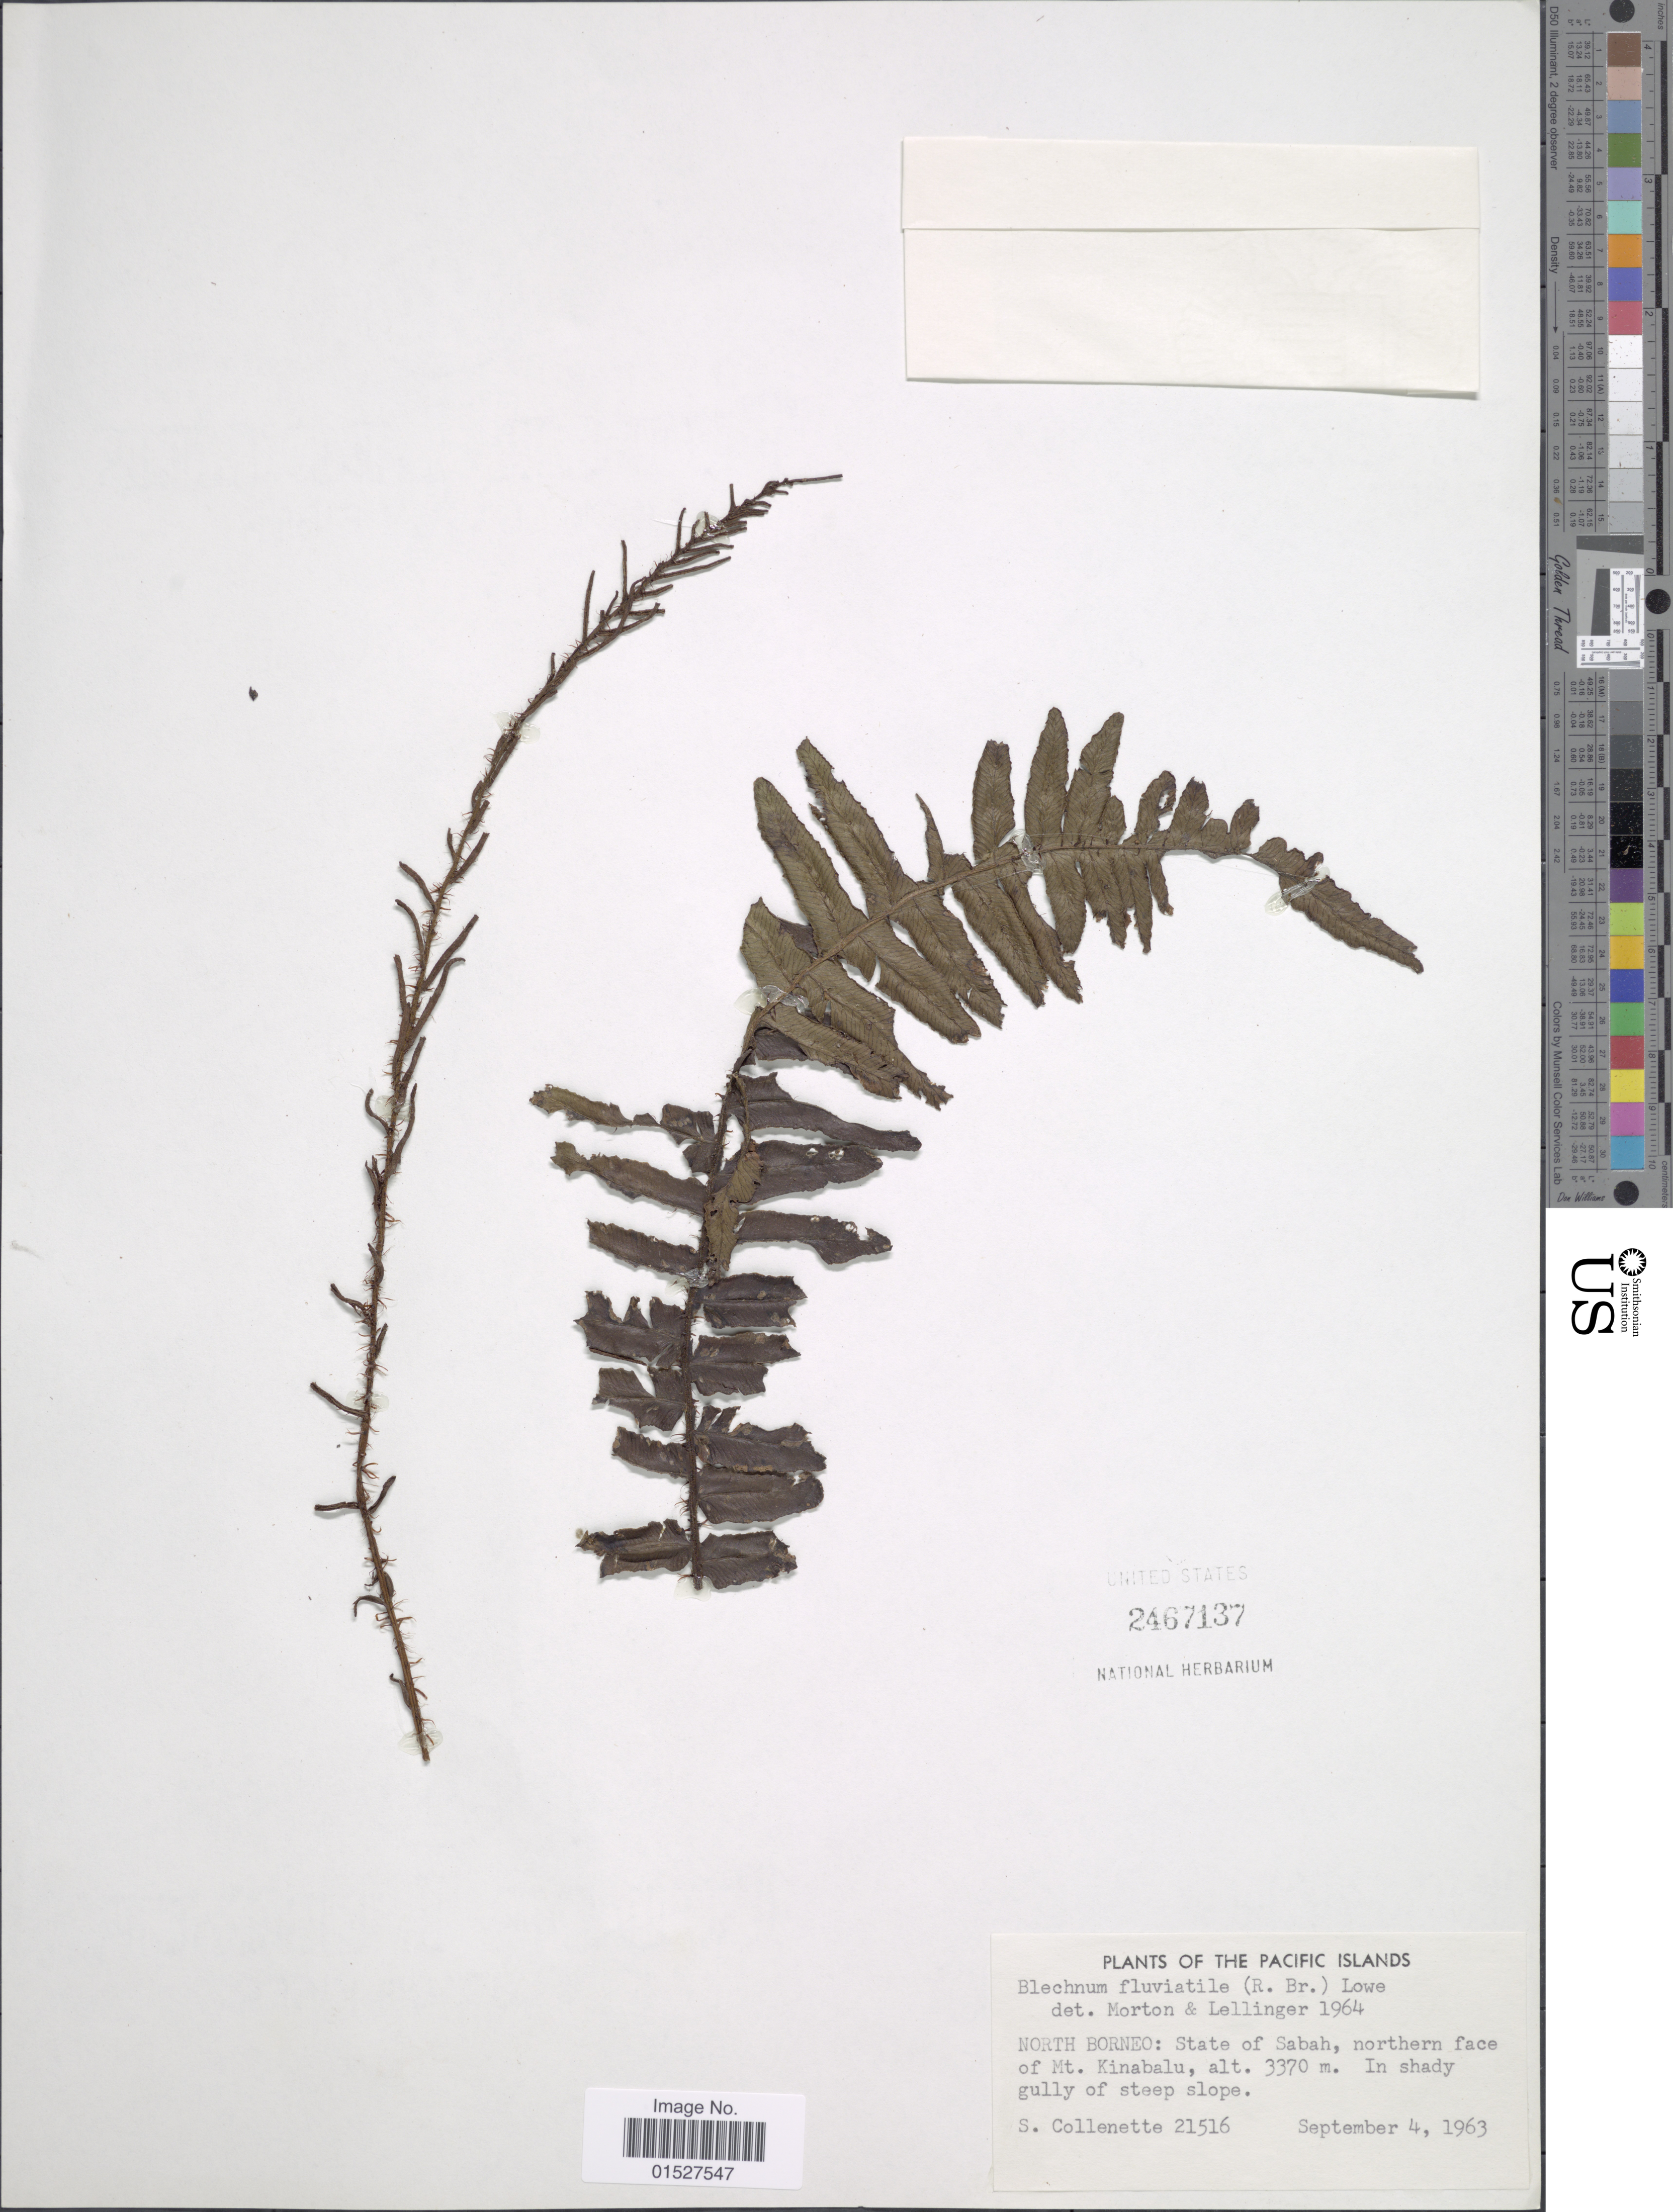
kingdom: Plantae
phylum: Tracheophyta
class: Polypodiopsida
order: Polypodiales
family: Blechnaceae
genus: Blechnum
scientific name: Blechnum fluviatile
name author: (R. Br.) E.J. Lowe ex Salomon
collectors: S. Collenette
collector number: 21516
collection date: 1963-09-04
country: Malaysia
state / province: Sabah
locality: The Pacific Islands. North Borneo: State of Sabah, northern face of Mt. Kinabalu.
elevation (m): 3370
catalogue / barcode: US 2467137